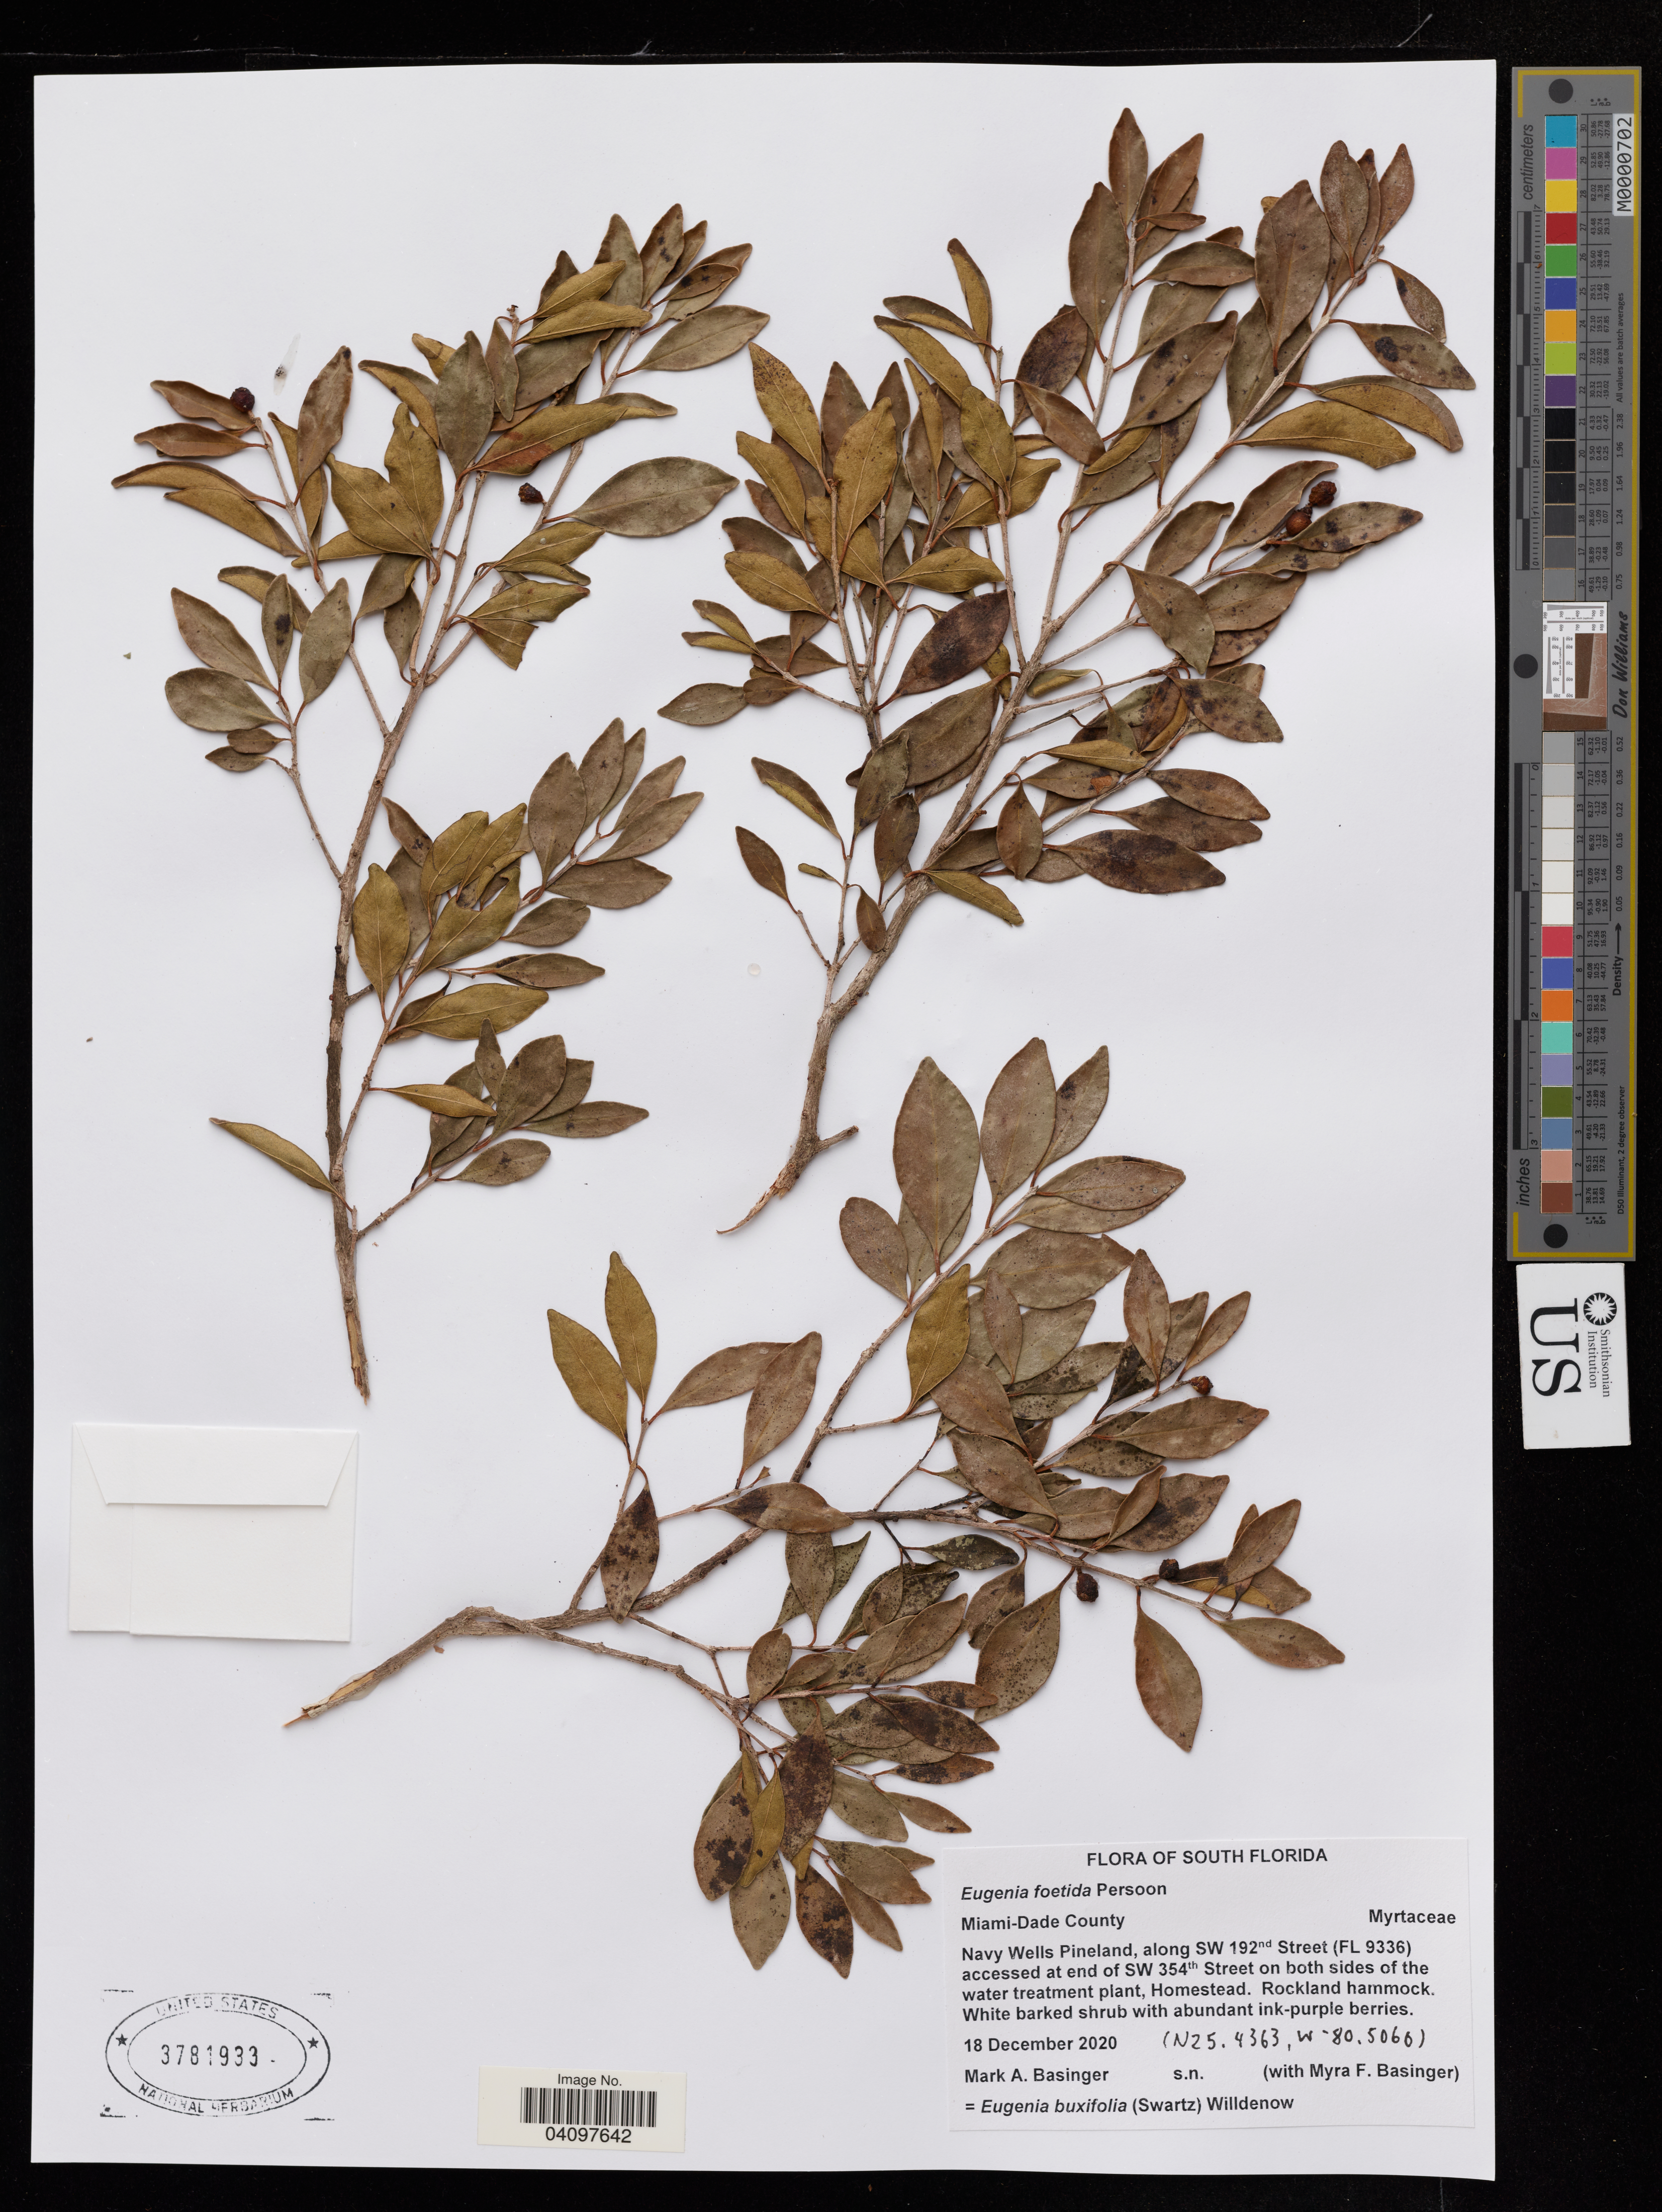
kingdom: Plantae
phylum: Tracheophyta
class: Magnoliopsida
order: Myrtales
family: Myrtaceae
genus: Eugenia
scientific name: Eugenia foetida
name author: Pers.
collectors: M. Basinger & M. Basinger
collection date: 2020-12-18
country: United States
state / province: Florida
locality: South Florida. Miami-Dade County. Navy Wells Pineland, along SW 192nd Street (FL 9336) accessed at end of SW 354th Street on both sides of the water treatment plant, Homestead.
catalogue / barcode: US 3781933